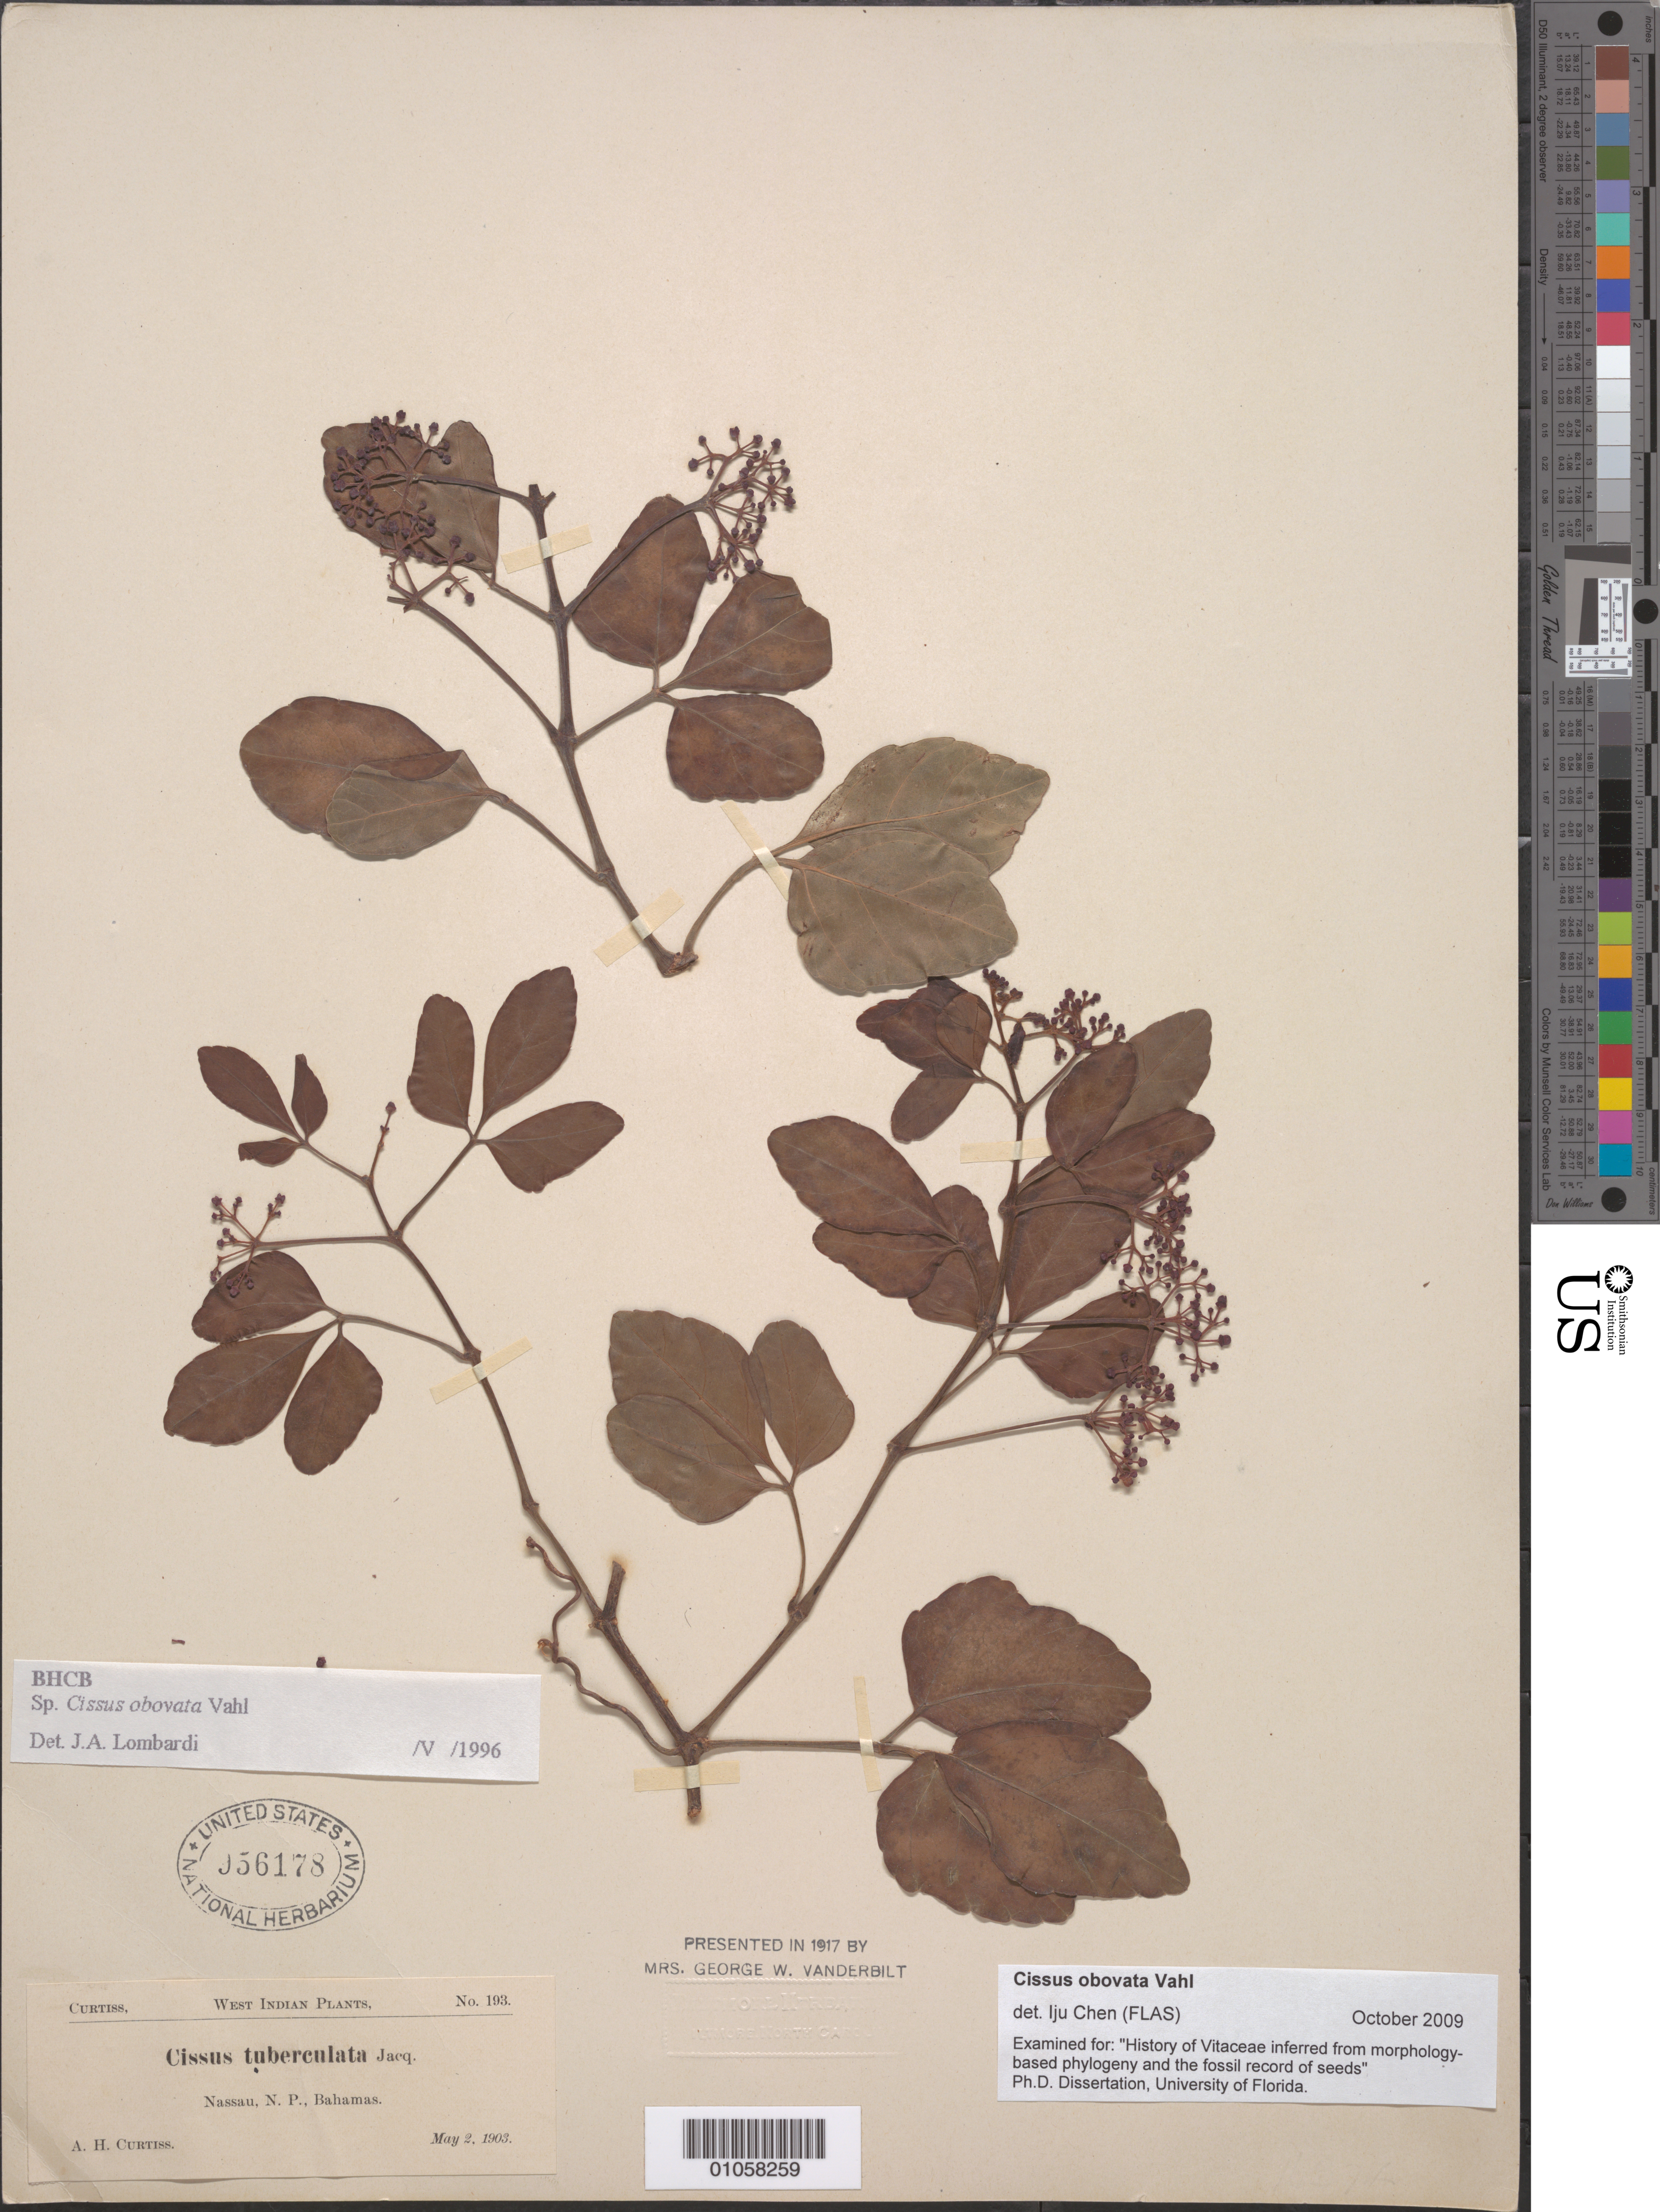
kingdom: Plantae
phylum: Tracheophyta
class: Magnoliopsida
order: Vitales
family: Vitaceae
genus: Cissus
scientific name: Cissus obovata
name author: Vahl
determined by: Chen, I.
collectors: A. H. Curtiss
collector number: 193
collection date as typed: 02 May 1903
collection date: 1903-05-02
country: Bahamas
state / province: New Providence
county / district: Nassau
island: New Providence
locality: Nassau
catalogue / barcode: US 956178